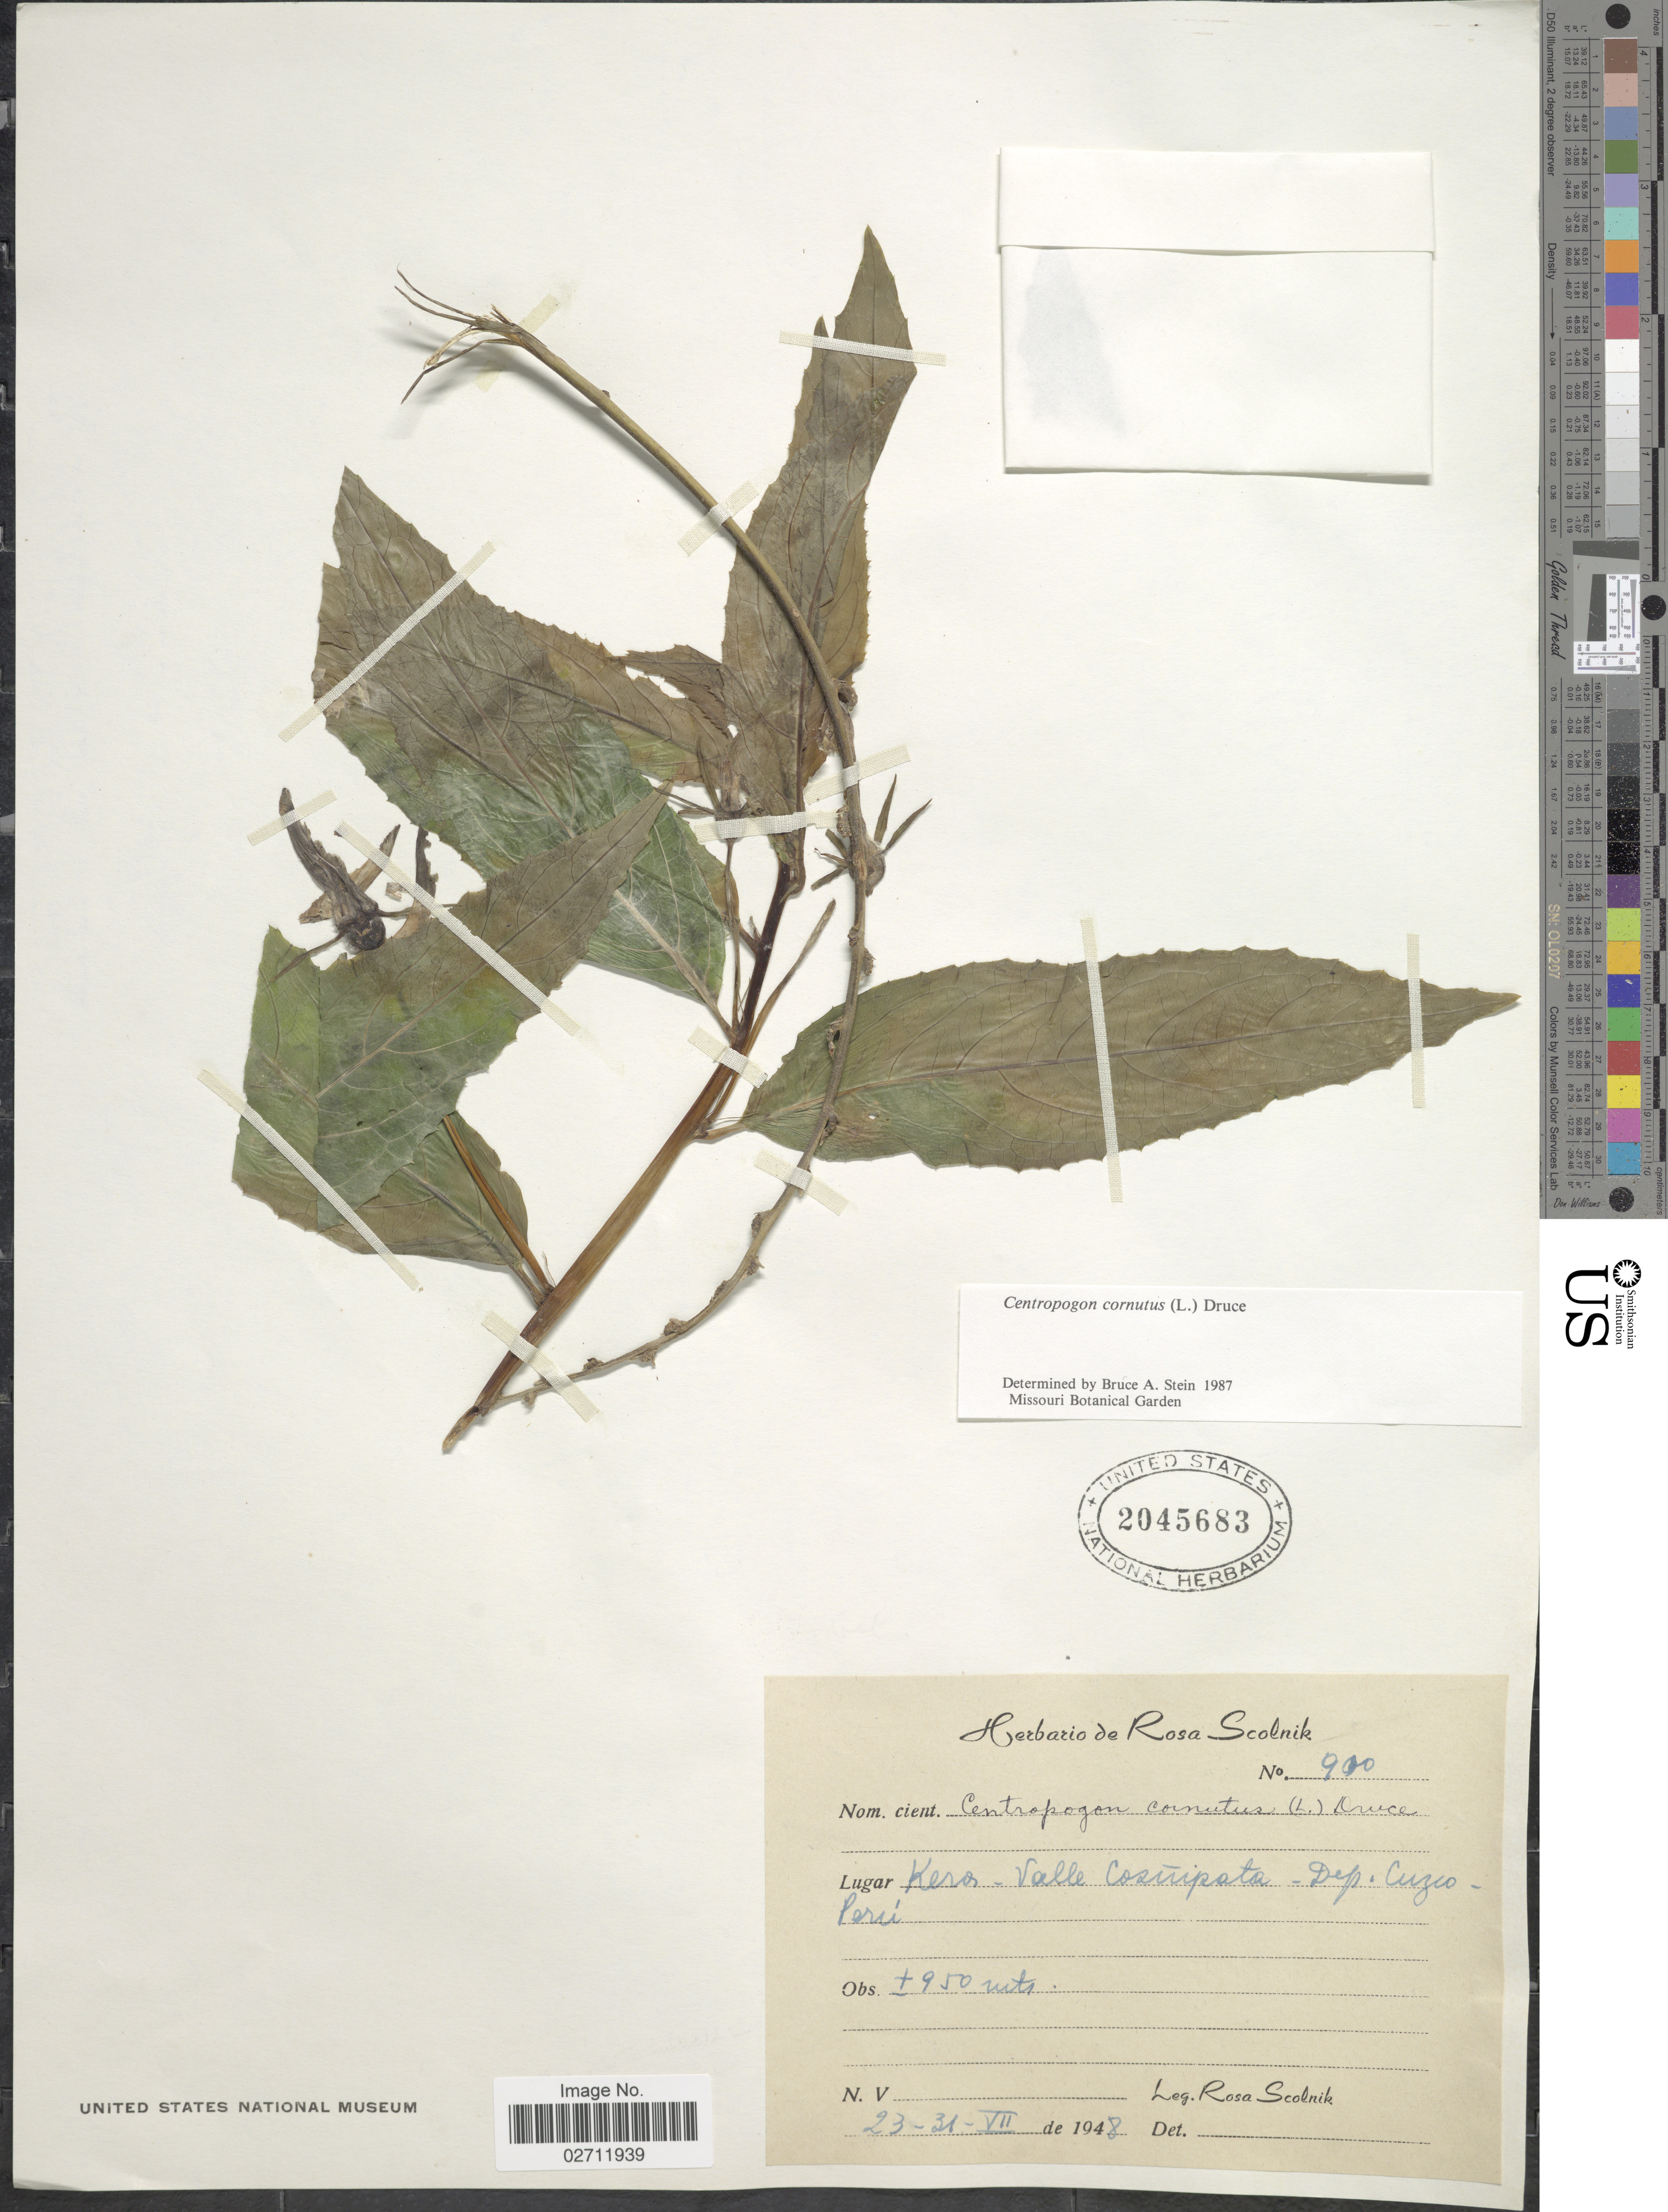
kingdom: Plantae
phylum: Tracheophyta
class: Magnoliopsida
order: Asterales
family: Campanulaceae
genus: Centropogon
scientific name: Centropogon cornutus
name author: (L.) Druce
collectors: R. Scolnik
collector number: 900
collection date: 1948-07-23/1948-07-31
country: Peru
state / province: Cusco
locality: Keros-Valle Cosñipata-Dep. Cuzco.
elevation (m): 950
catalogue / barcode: US 2045683